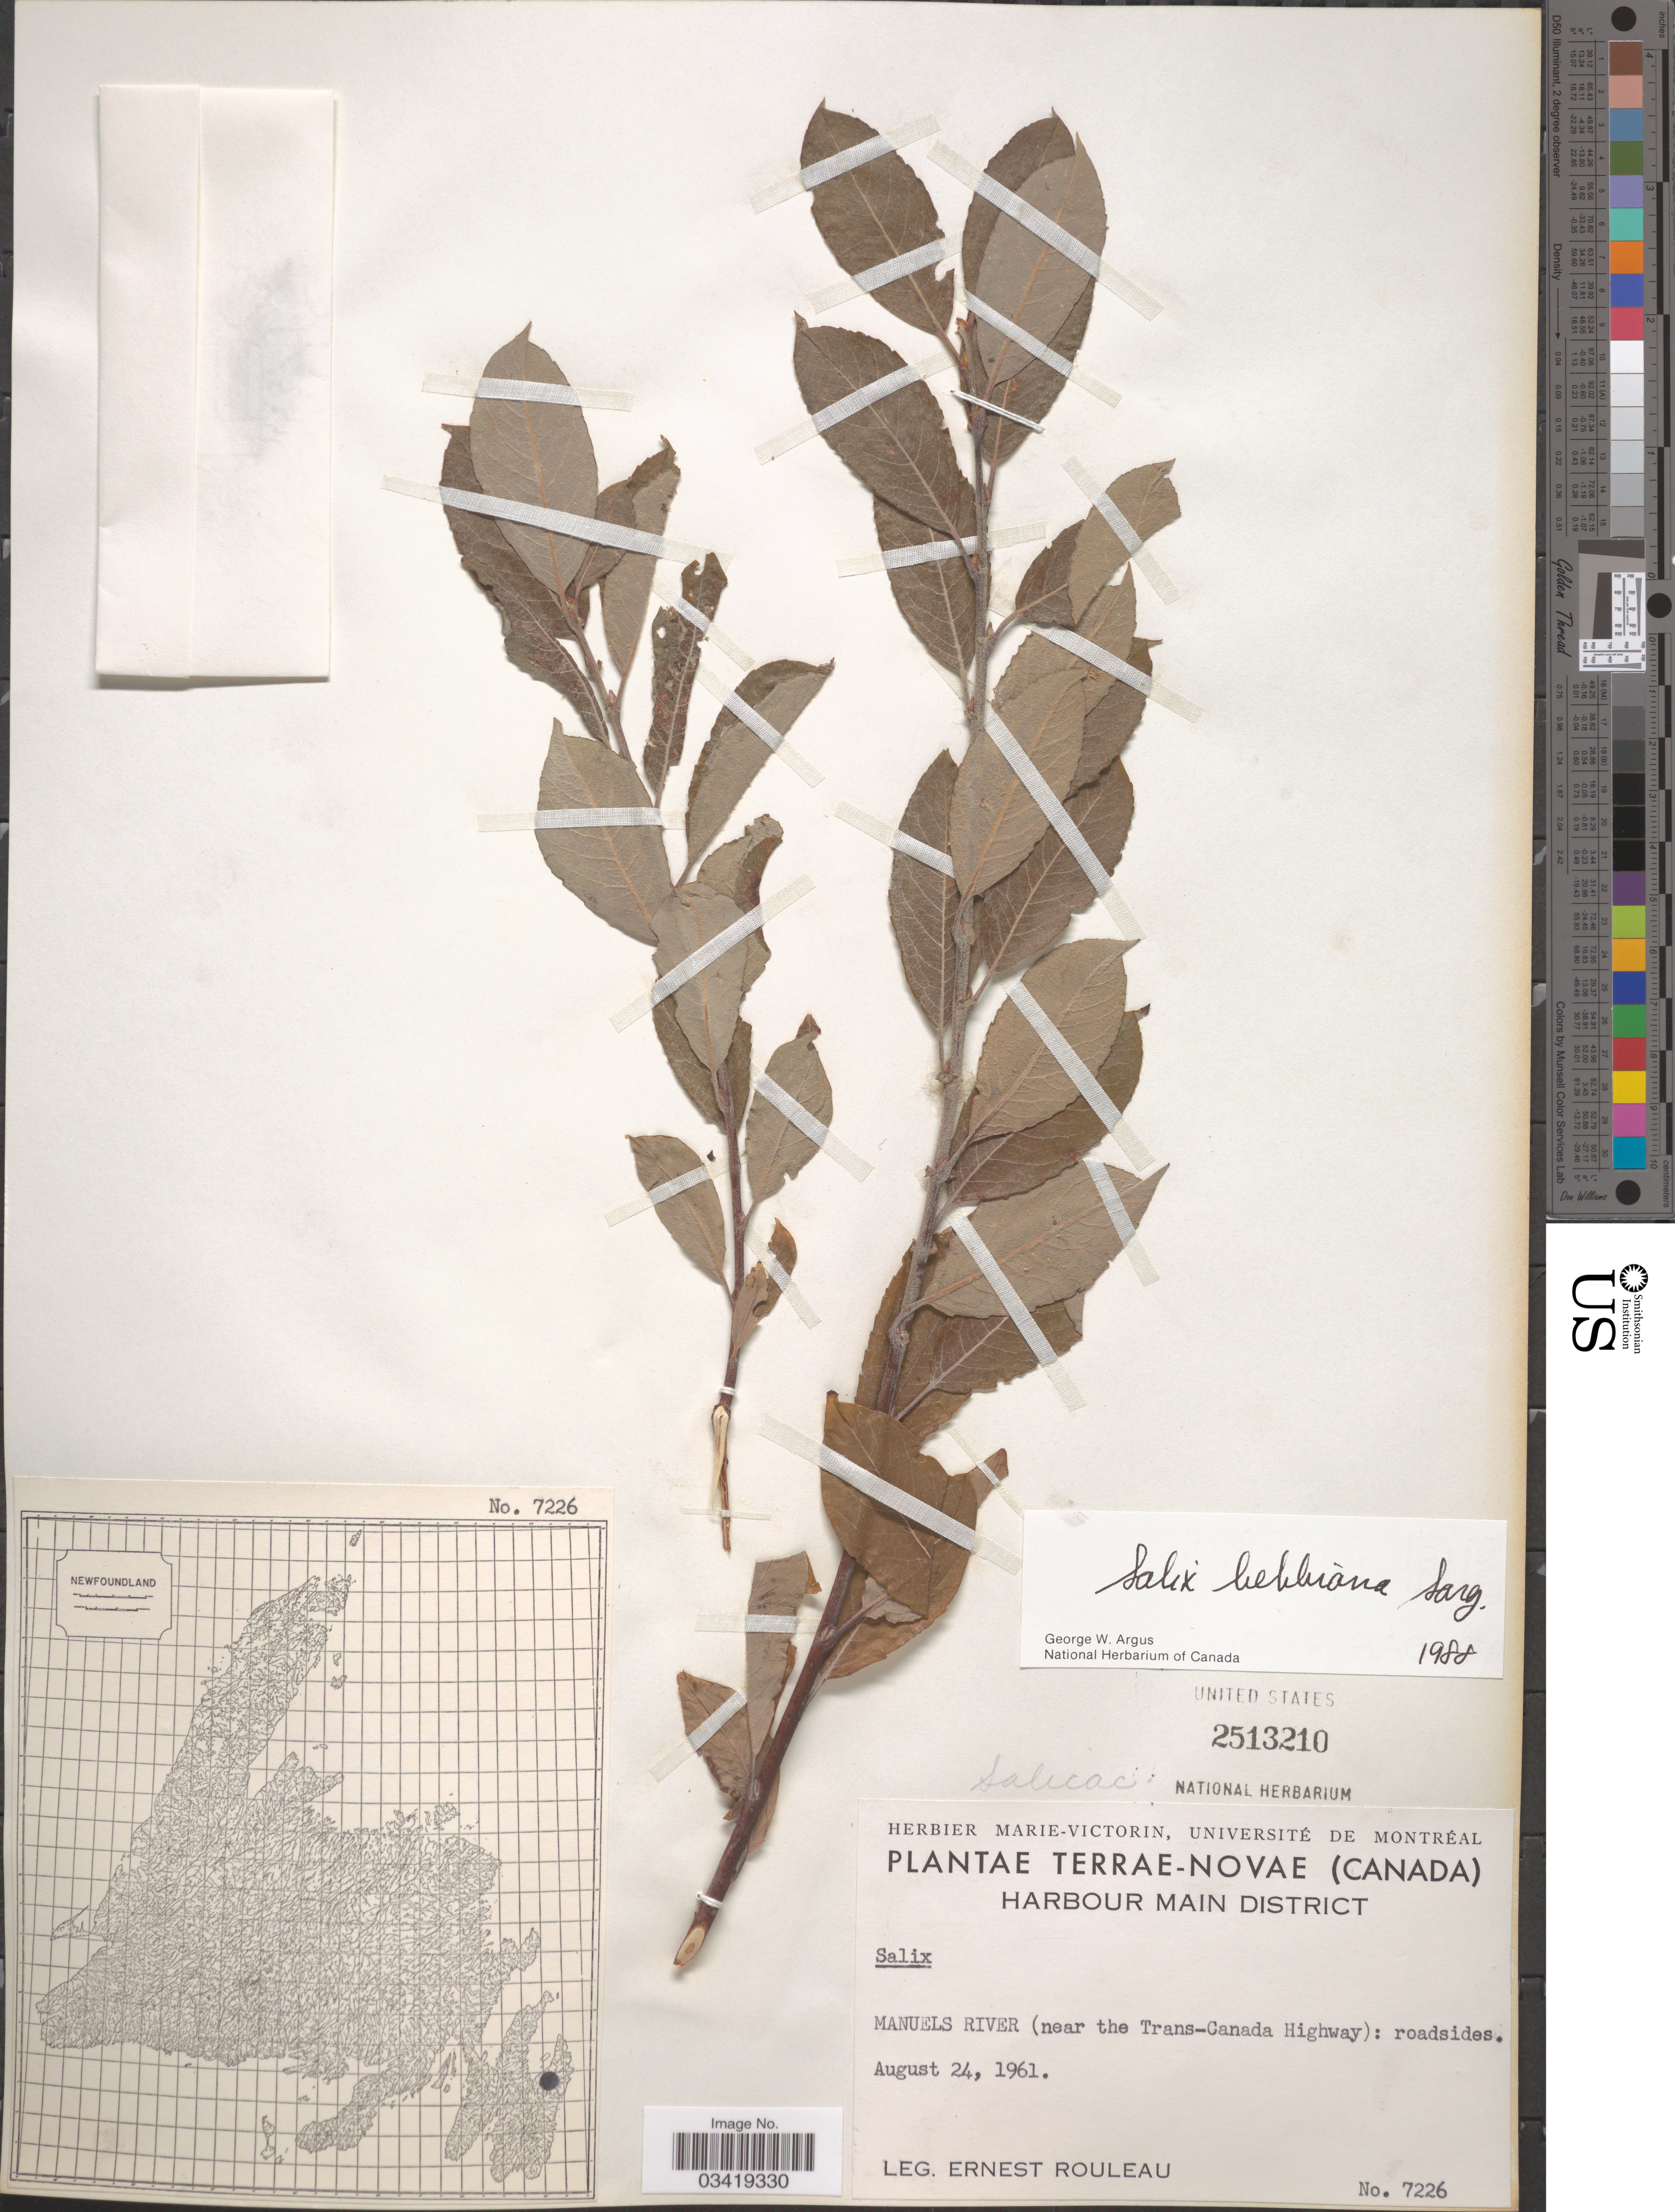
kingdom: Plantae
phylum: Tracheophyta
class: Magnoliopsida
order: Malpighiales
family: Salicaceae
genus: Salix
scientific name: Salix bebbiana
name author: Sarg.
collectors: J. Rouleau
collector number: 7226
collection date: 1961-08-24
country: Canada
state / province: Newfoundland and Labrador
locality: Terrae-Novae. Harbour Main District. Manuels River (near the Trans-Canada Highway).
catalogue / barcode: US 2513210